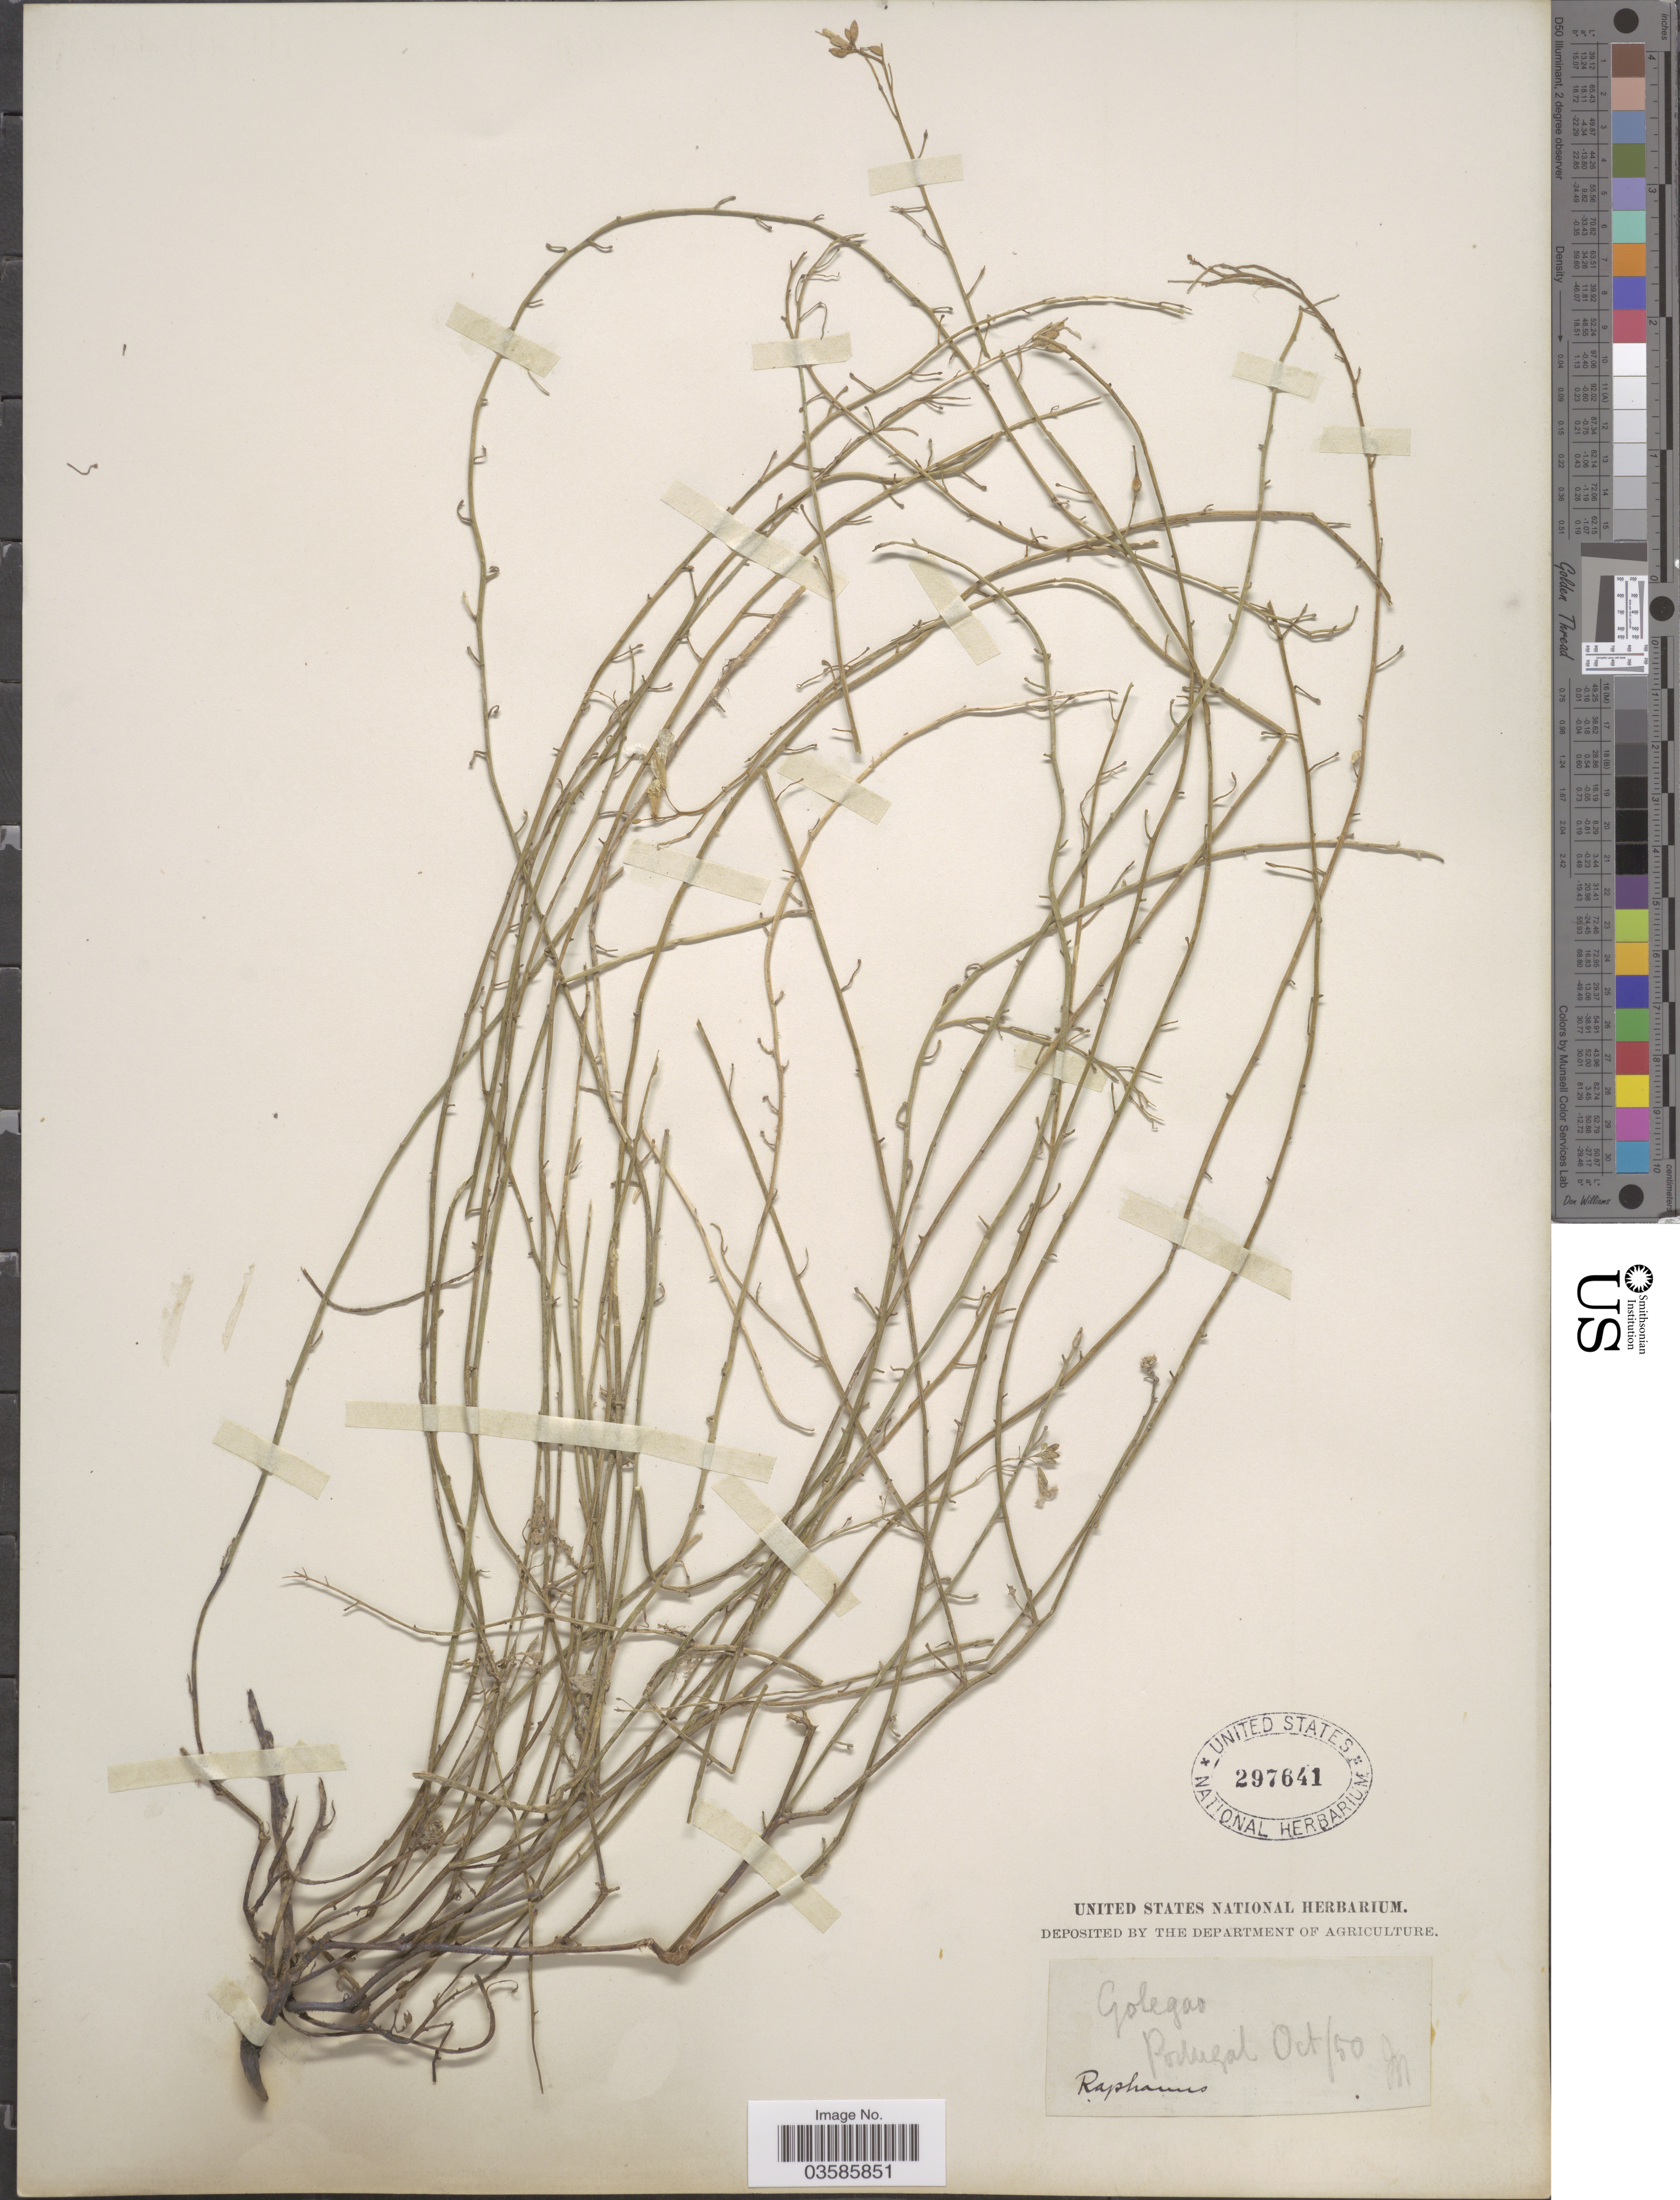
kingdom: Plantae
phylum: Tracheophyta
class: Magnoliopsida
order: Brassicales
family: Brassicaceae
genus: Raphanus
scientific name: Raphanus sativus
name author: L.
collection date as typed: Transcribed d/m/y: /10/50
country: Portugal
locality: Golegao. Raphams [interpreted] [unsure placement].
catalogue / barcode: US 297641